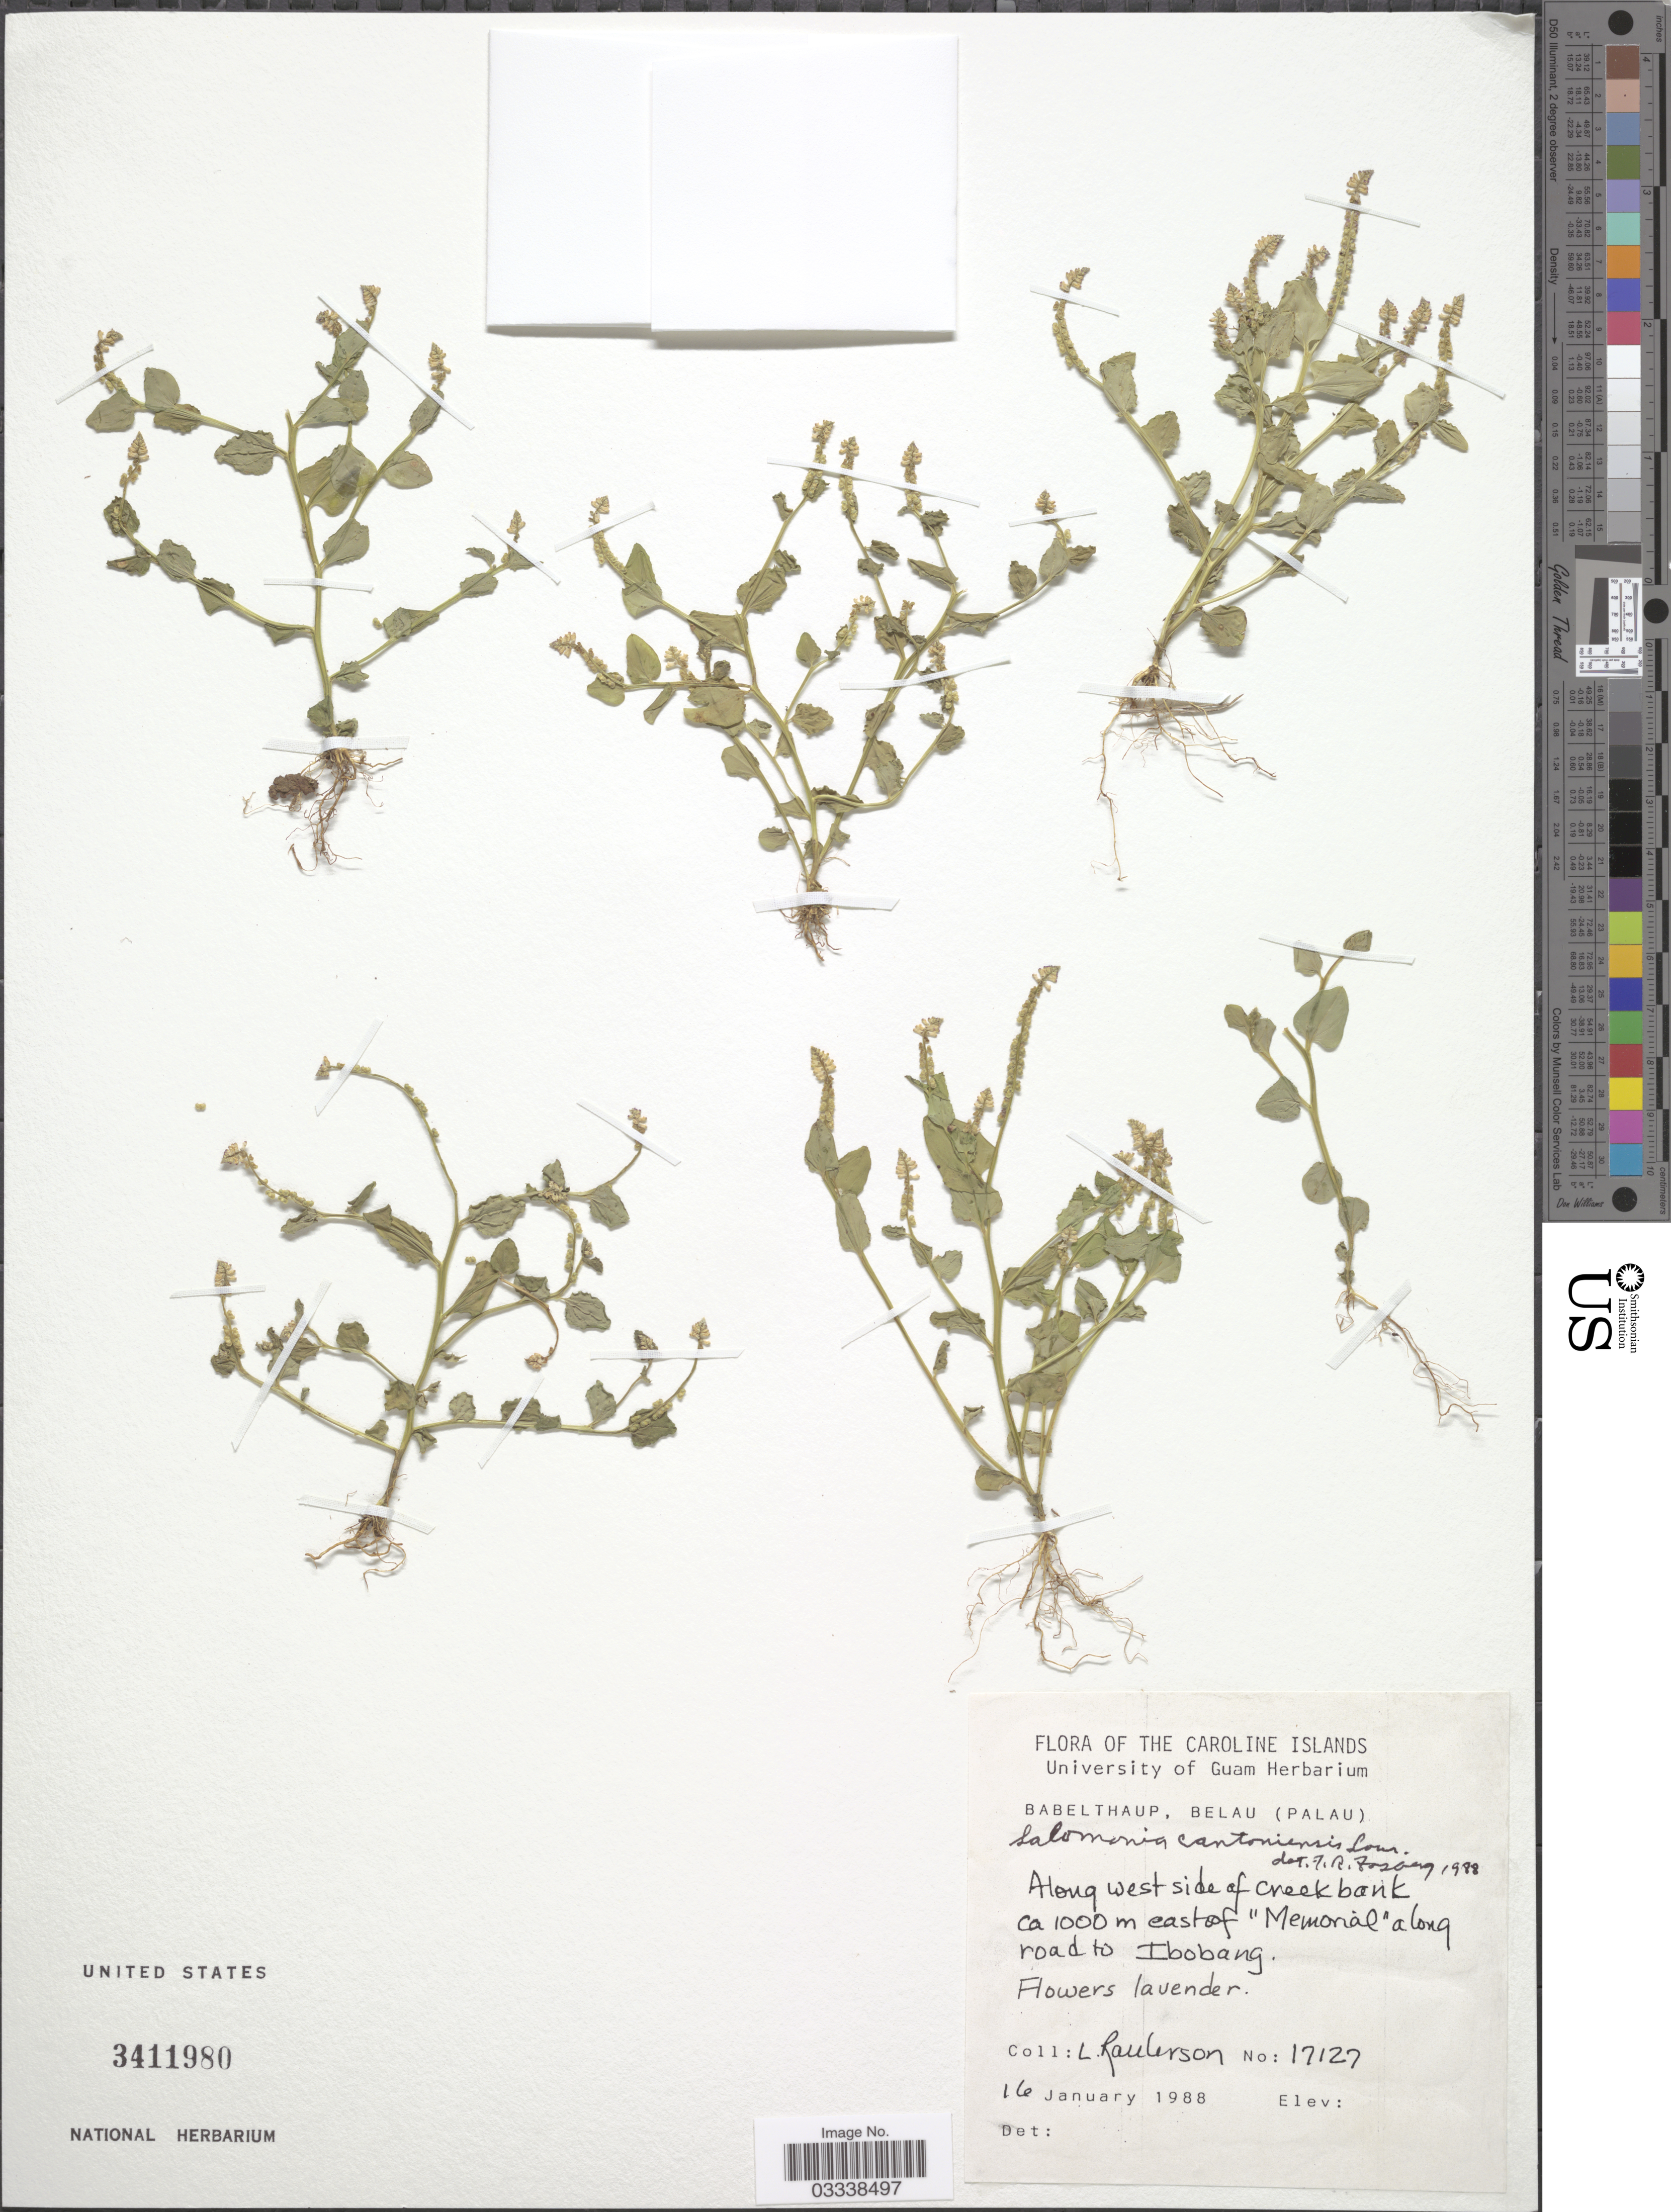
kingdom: Plantae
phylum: Tracheophyta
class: Magnoliopsida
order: Fabales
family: Polygalaceae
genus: Salomonia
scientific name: Salomonia cantoniensis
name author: Lour.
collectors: L. Raulerson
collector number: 17127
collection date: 1988-01-16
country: Palau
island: Babeldaob [Babelthuap]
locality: The Caroline Islands, Babelthaup, Belau (Palau), Along west side of creek bank ca 1000 m east of "Memorial" a long road to Ibobang.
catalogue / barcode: US 3411980